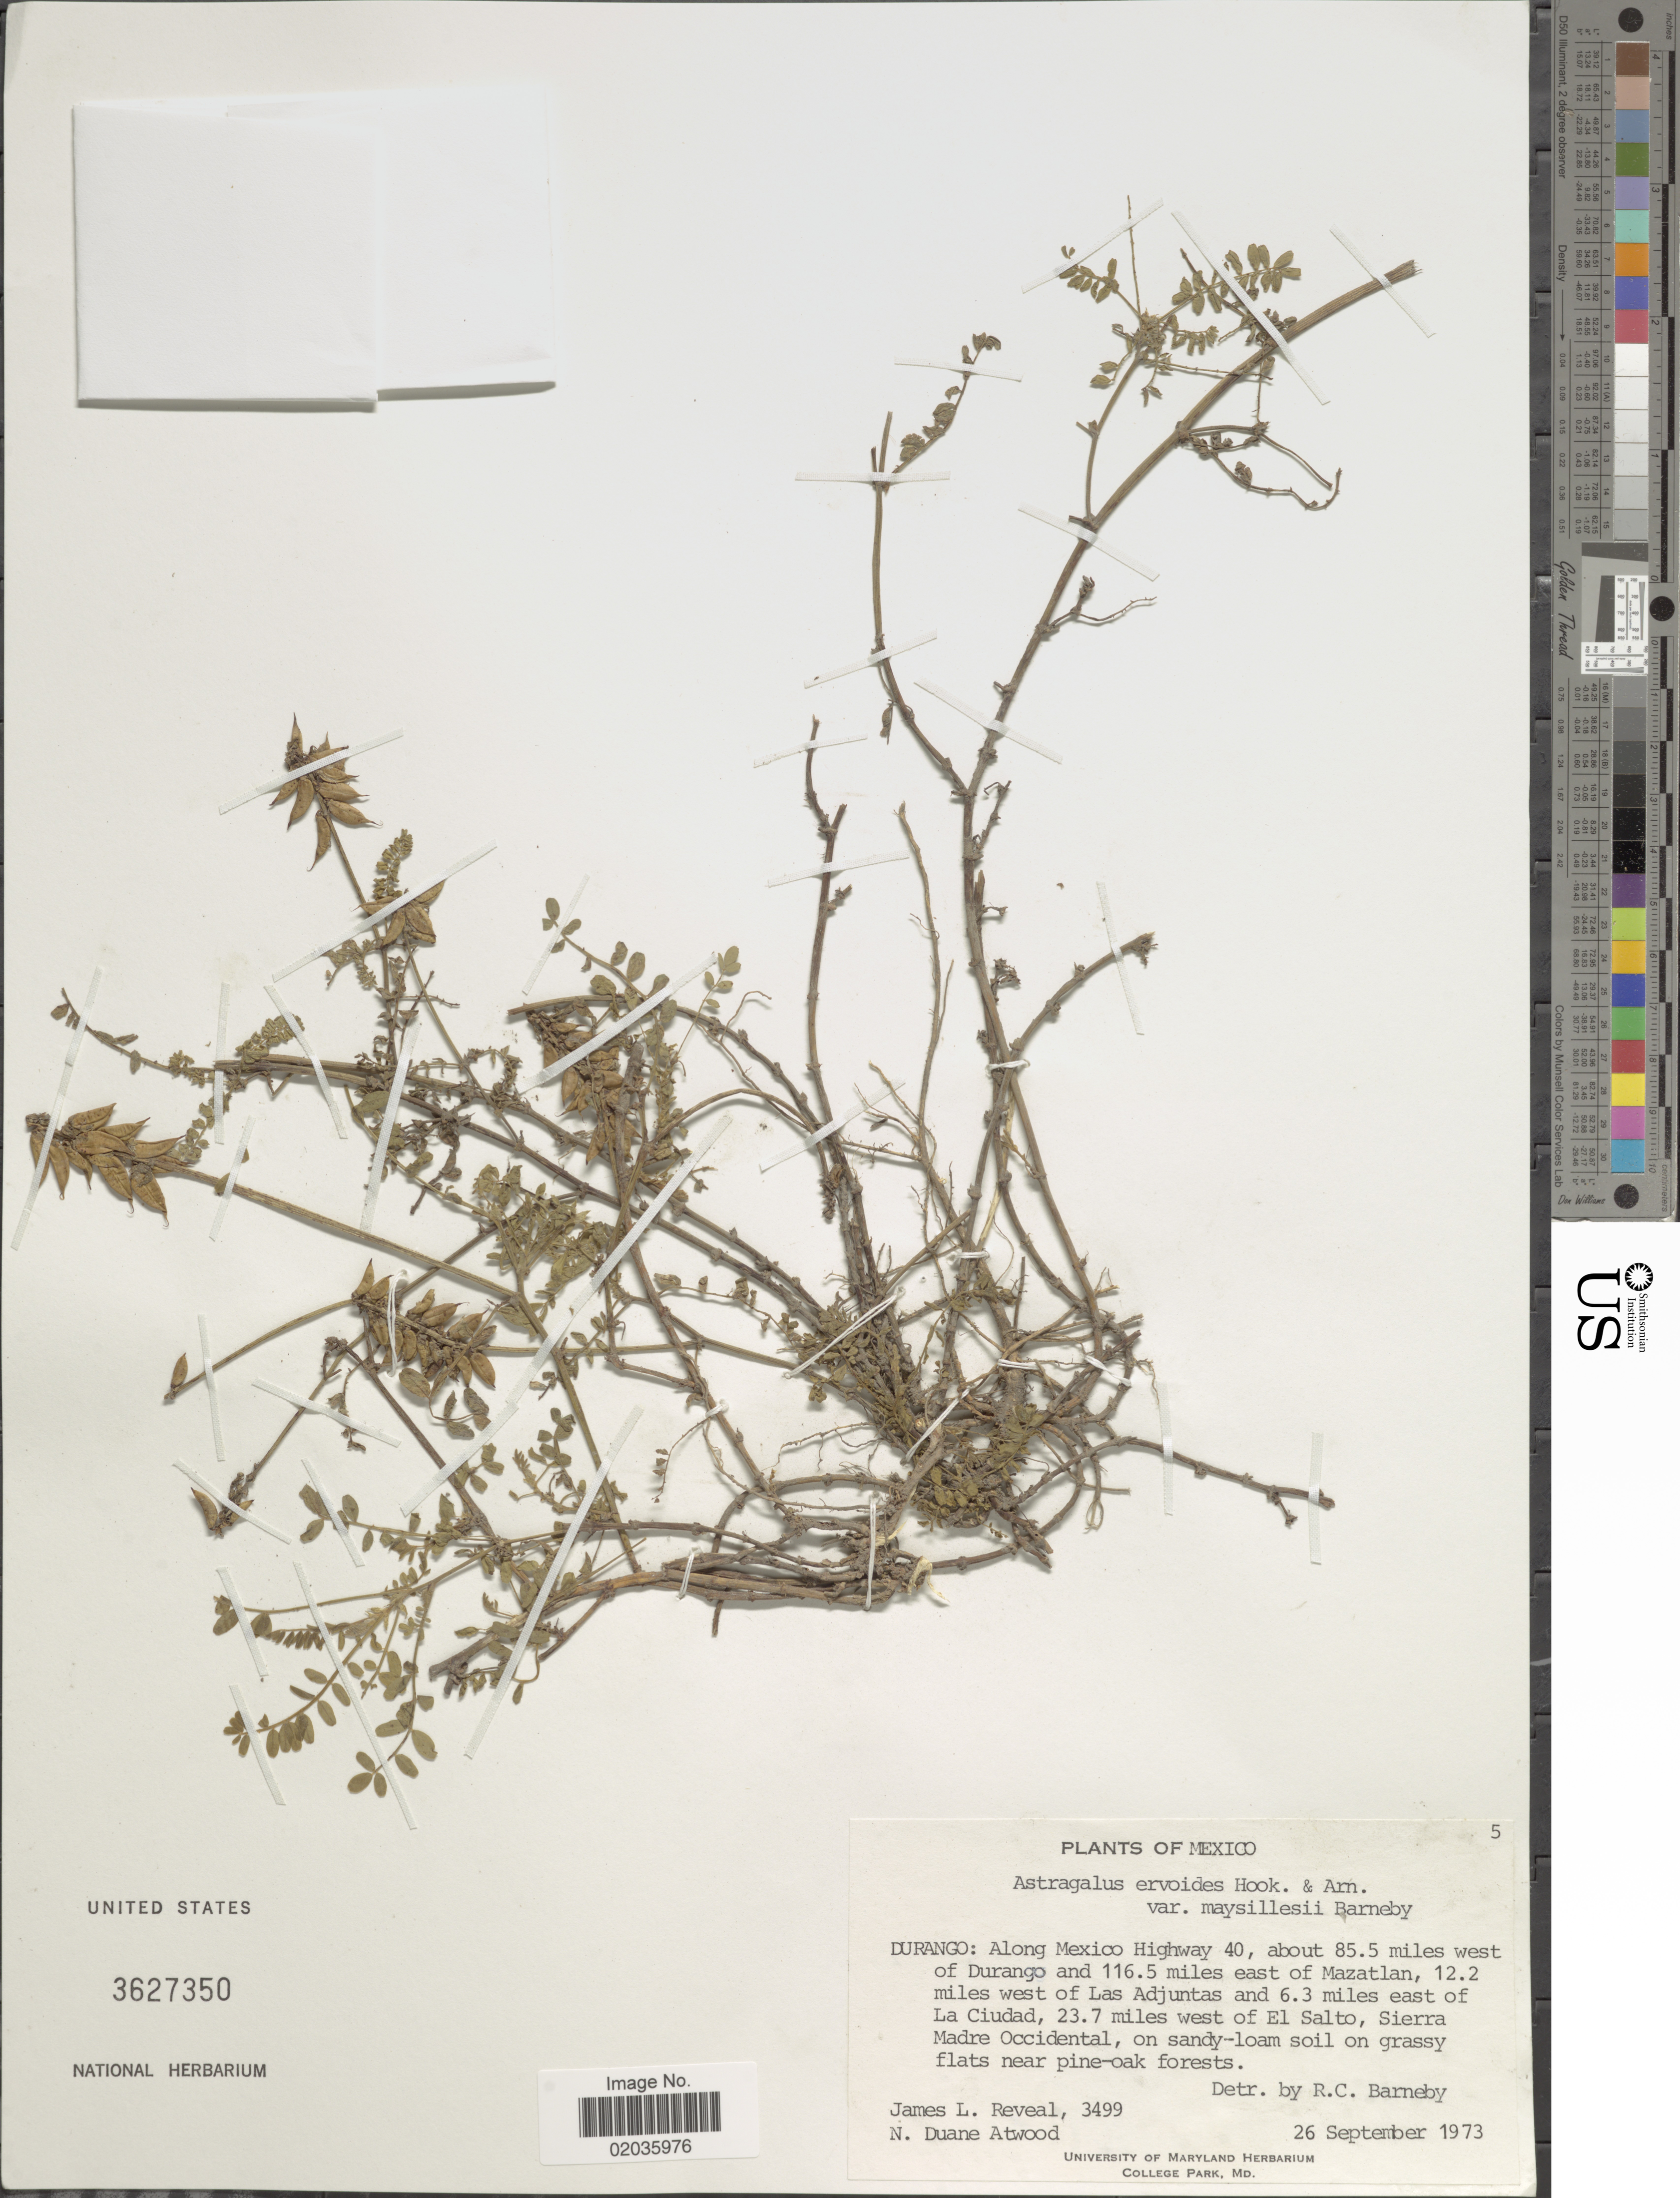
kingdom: Plantae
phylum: Tracheophyta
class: Magnoliopsida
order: Fabales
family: Fabaceae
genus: Astragalus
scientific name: Astragalus ervoides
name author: Turcz.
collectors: J. L. Reveal & N. Atwood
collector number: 3499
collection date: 1973-09-26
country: Mexico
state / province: Durango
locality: Durango: Along Mexico Highway 40, about 85.5 miles west of Durango and 116.5 miles east of Mazatlan, 12.2 miles west of Las Adjuntas and 6.3 miles east of La Cuida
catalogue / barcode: US 3627350